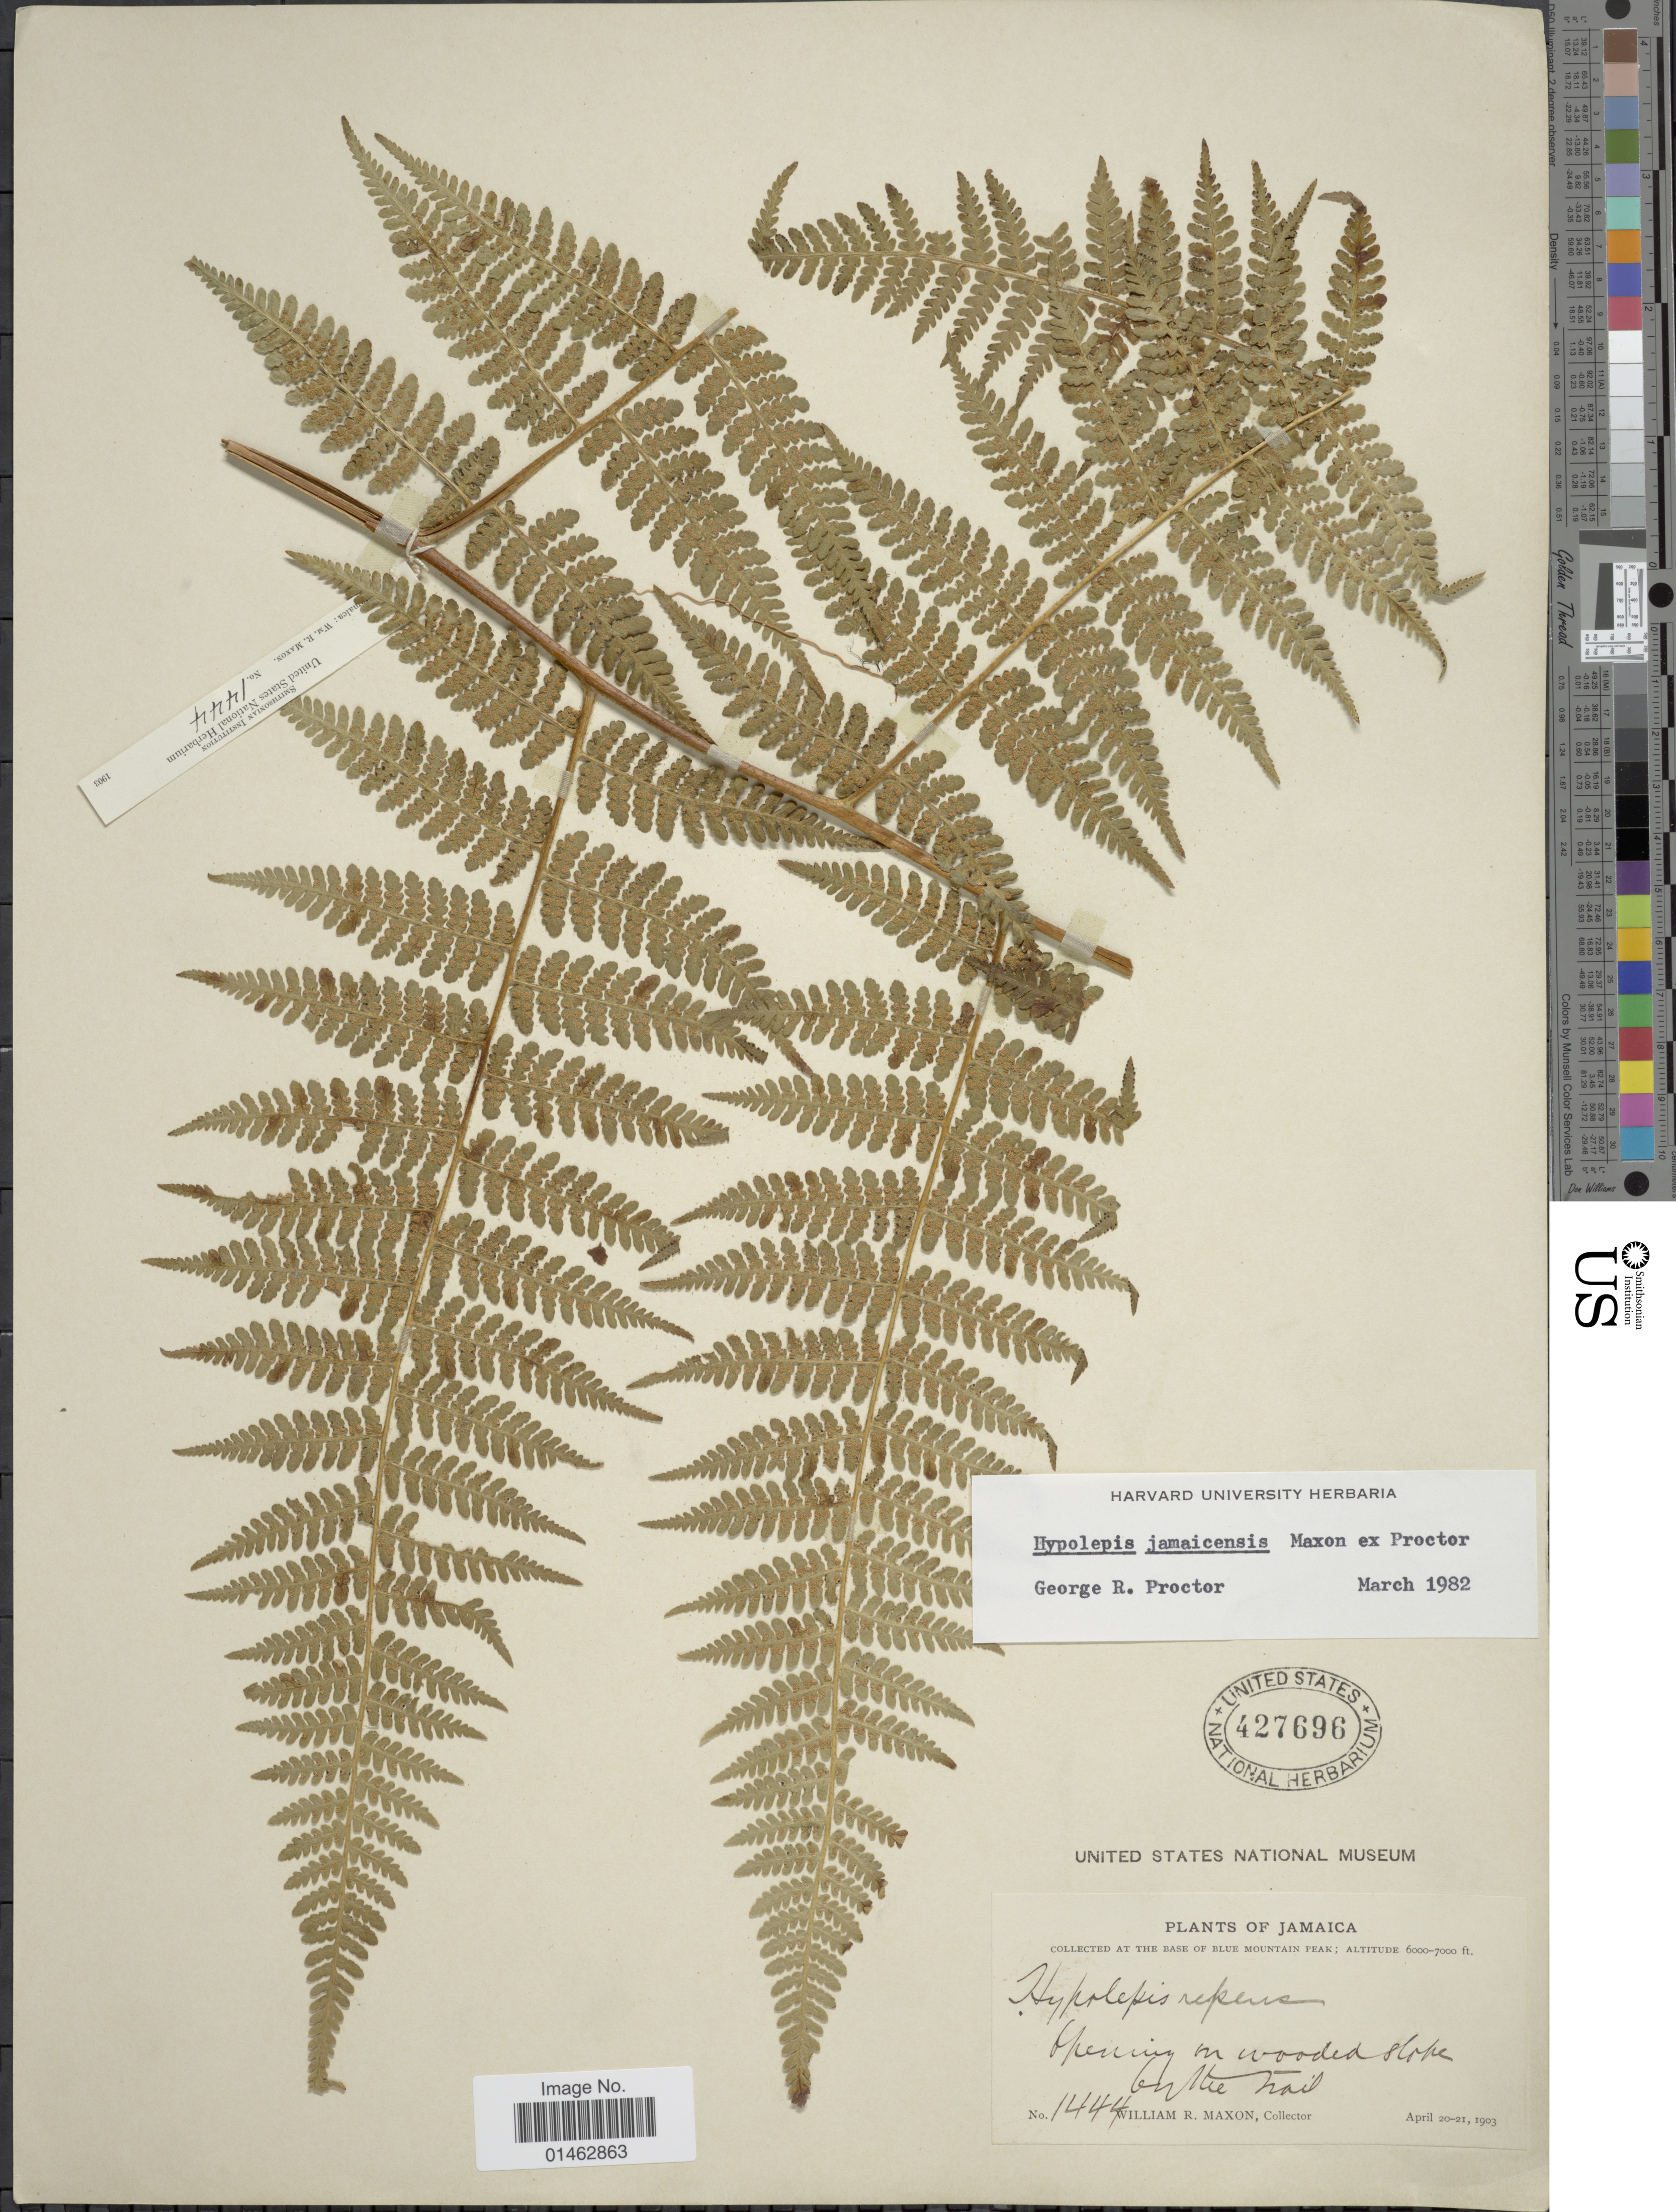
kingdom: Plantae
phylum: Tracheophyta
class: Polypodiopsida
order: Polypodiales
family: Dennstaedtiaceae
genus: Hypolepis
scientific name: Hypolepis jamaicensis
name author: Maxon ex Proctor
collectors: W. R. Maxon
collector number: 1444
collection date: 1903-04-20/1903-04-21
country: Jamaica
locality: At the base of Blue Mountains Peak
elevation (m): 1829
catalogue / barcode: US 427696